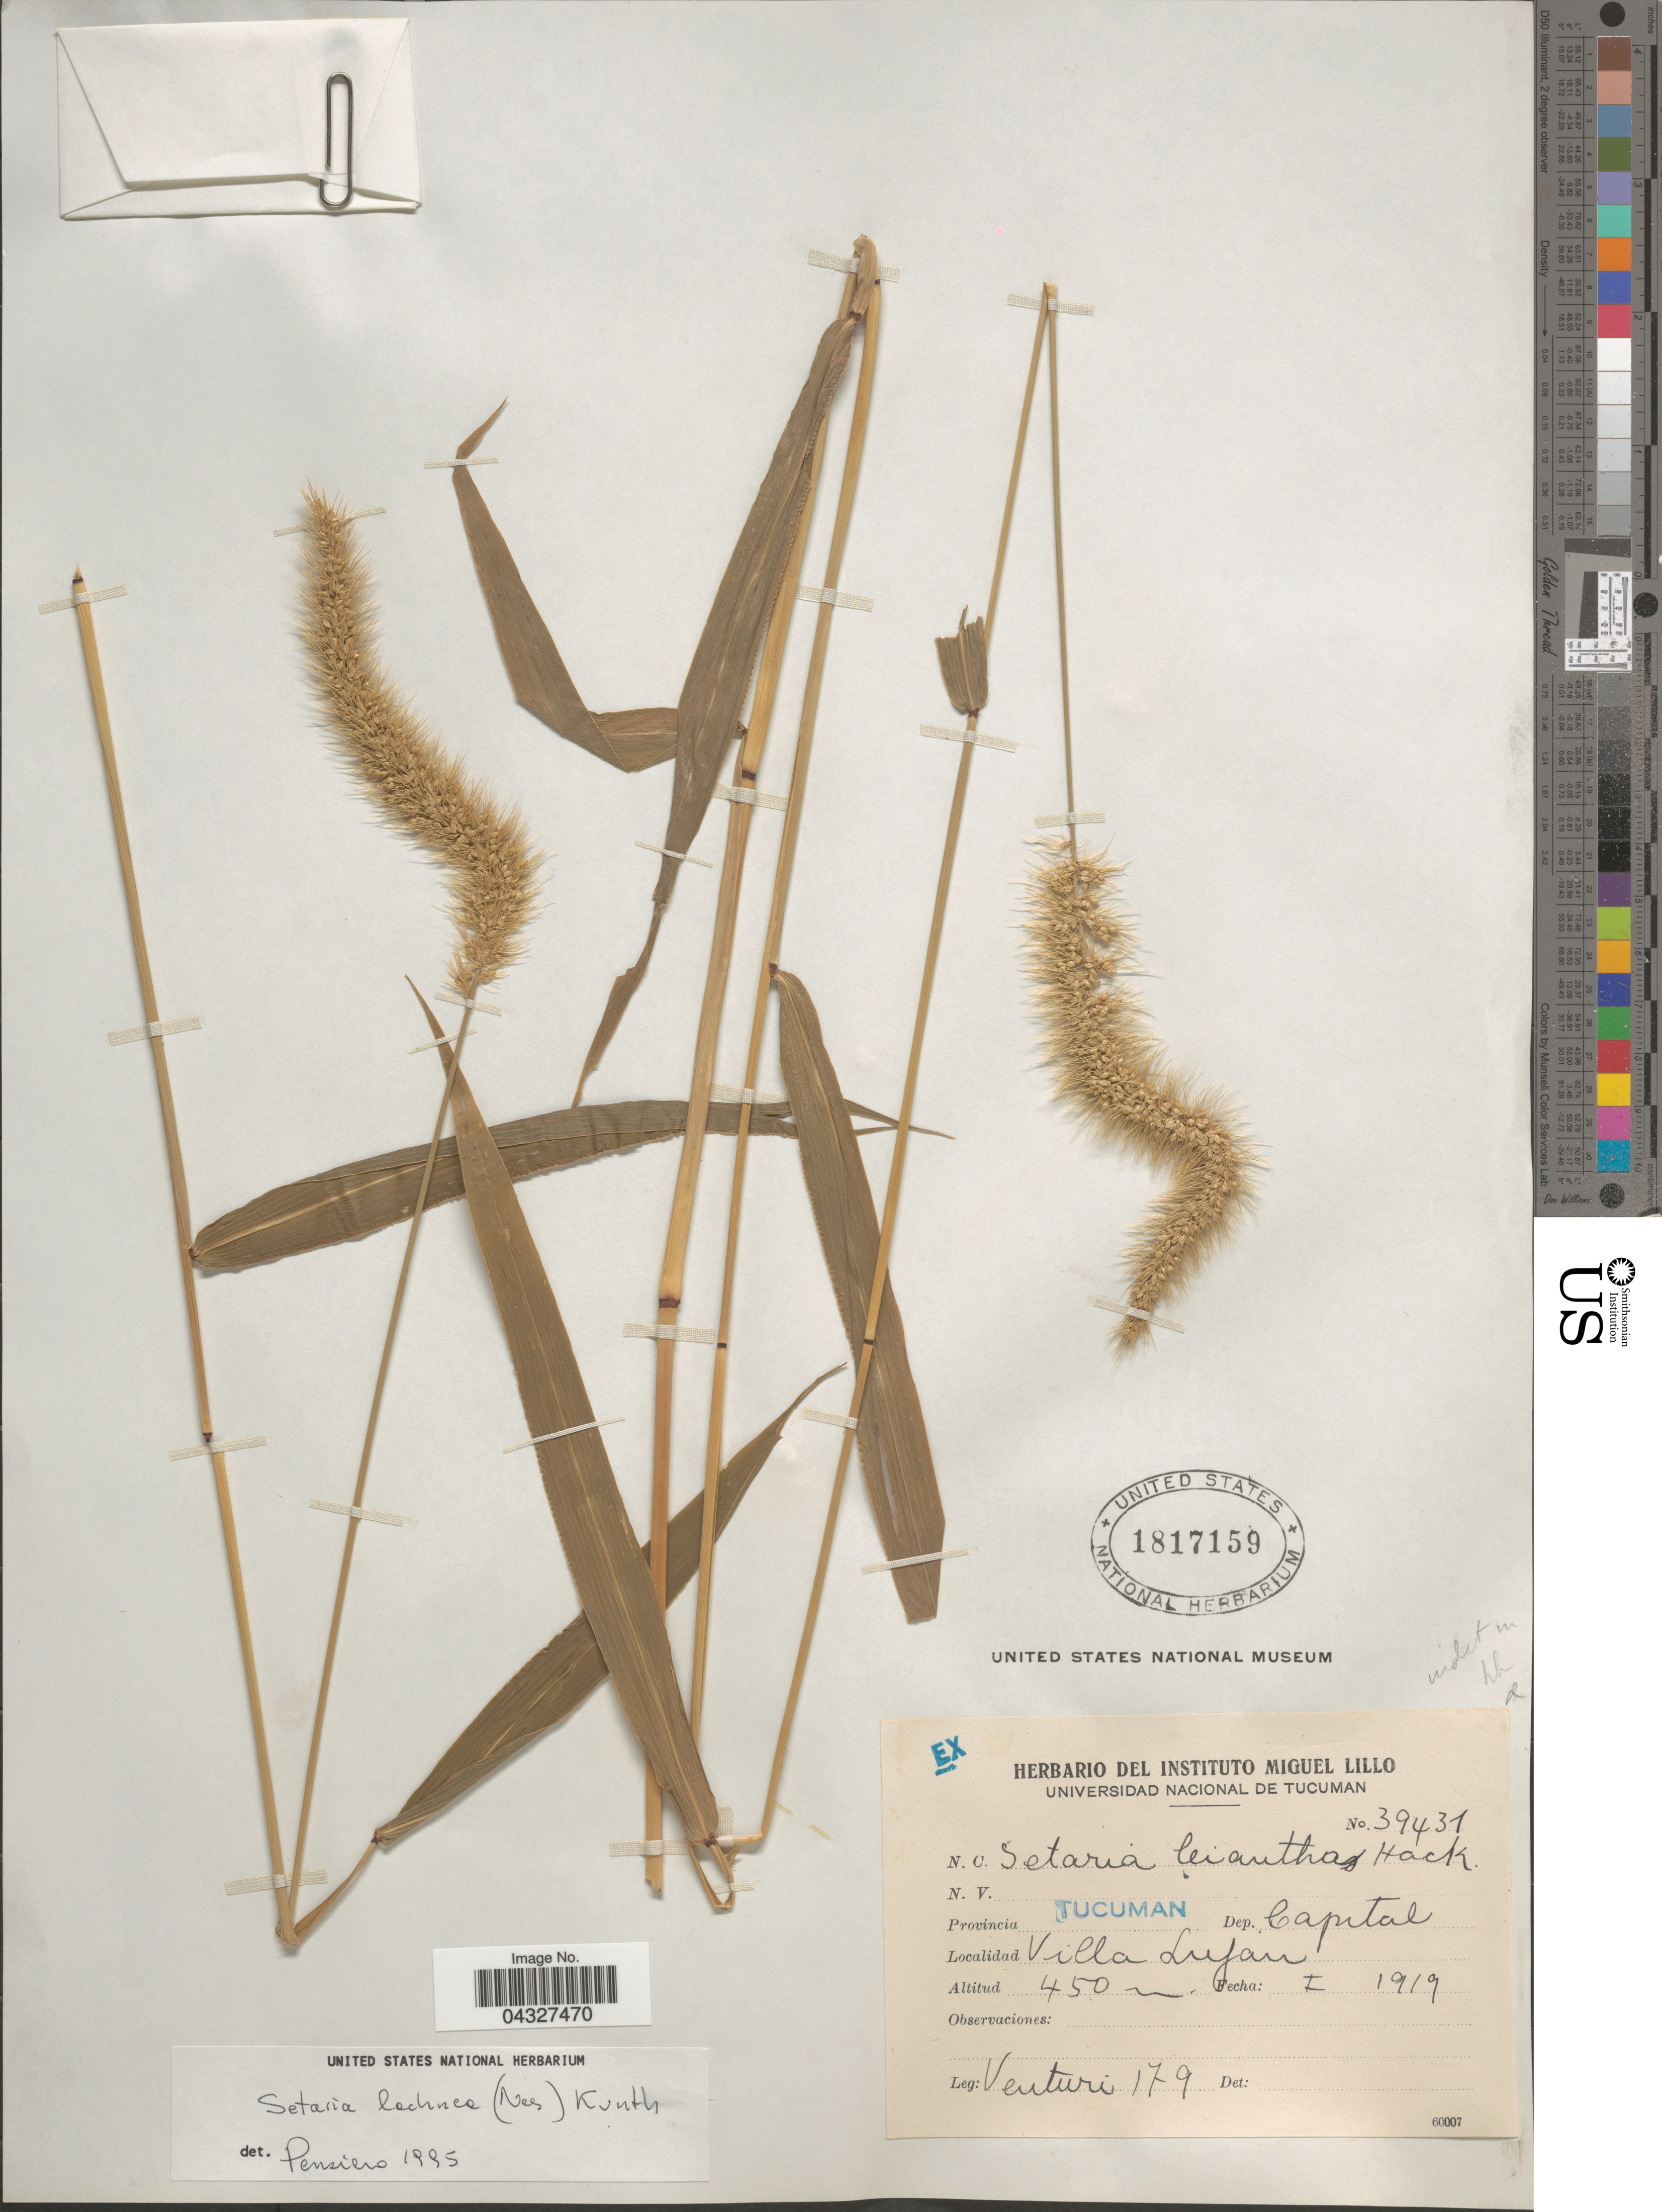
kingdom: Plantae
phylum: Tracheophyta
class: Liliopsida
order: Poales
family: Poaceae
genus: Setaria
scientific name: Setaria lachnea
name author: (Nees) Kunth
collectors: Venturi, --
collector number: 179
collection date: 1919-01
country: Argentina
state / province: Tucuman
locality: Dep. Capital. Villa Lujan.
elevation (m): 450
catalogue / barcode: US 1817159